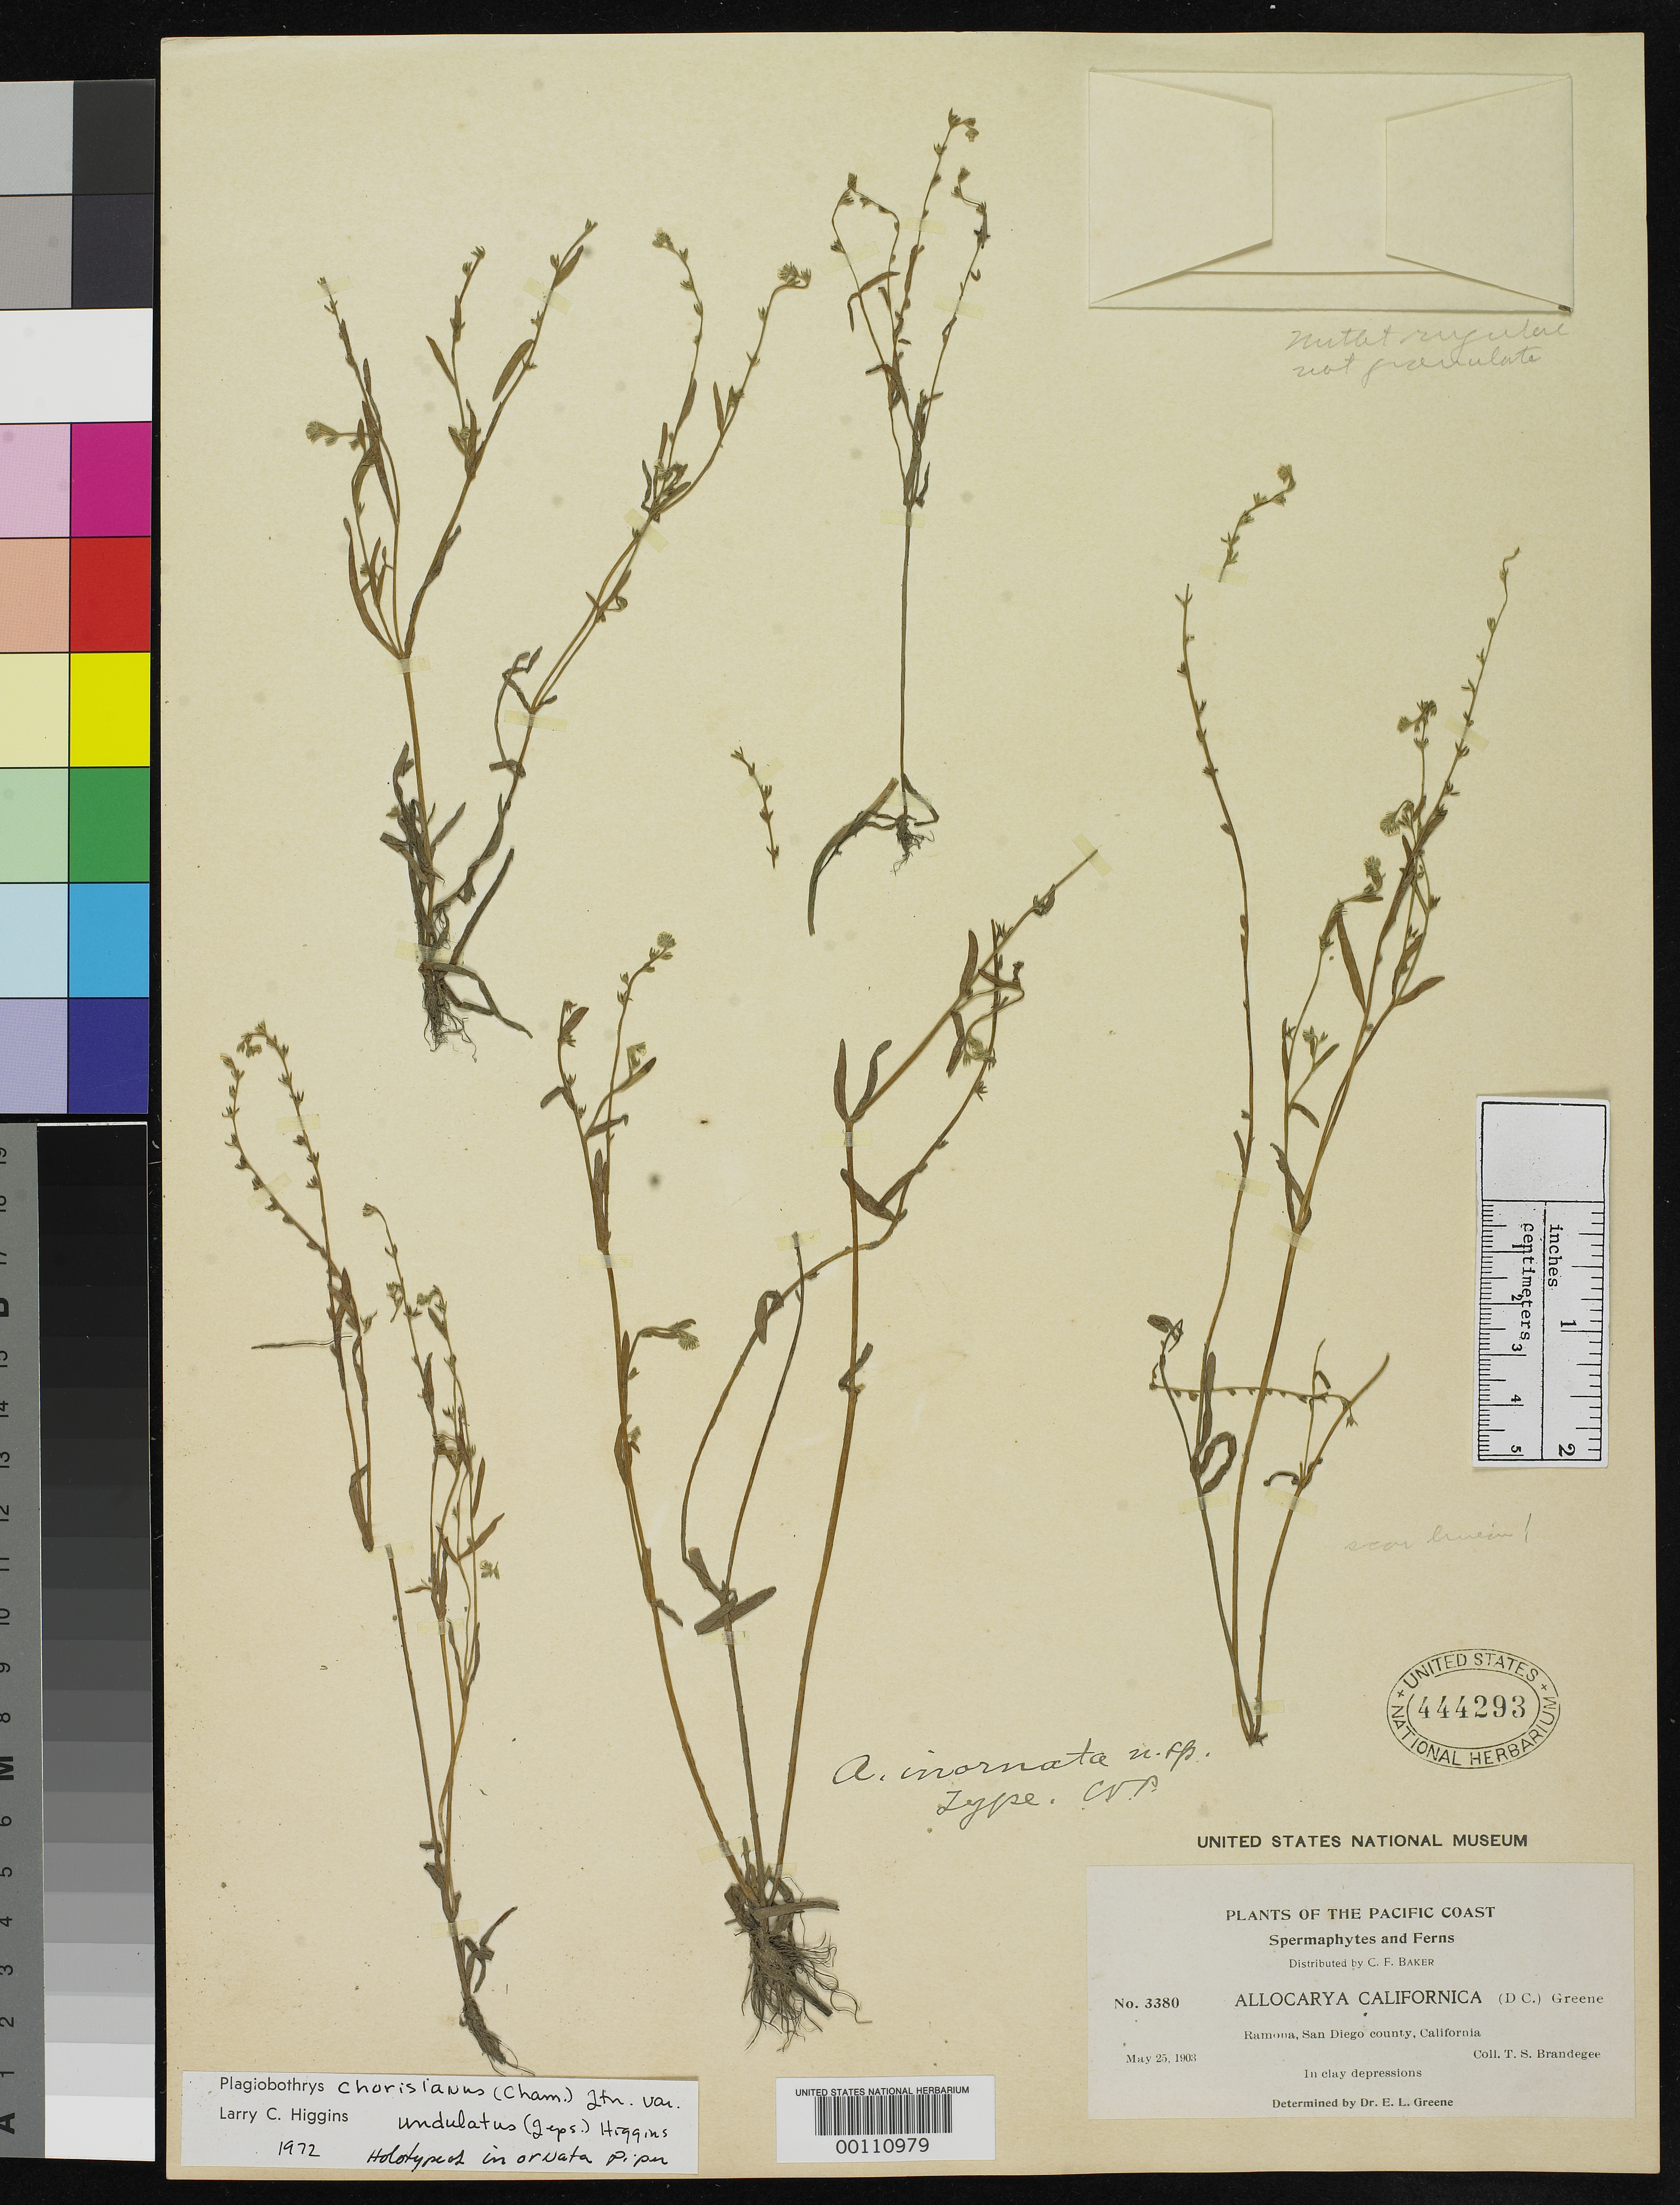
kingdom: Plantae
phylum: Tracheophyta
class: Magnoliopsida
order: Boraginales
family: Boraginaceae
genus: Allocarya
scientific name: Allocarya inornata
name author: Piper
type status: Holotype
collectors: T. S. Brandegee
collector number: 3380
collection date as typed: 23 May 1903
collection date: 1903-05-23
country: United States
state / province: California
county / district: San Diego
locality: Ramona.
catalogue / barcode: US 444293